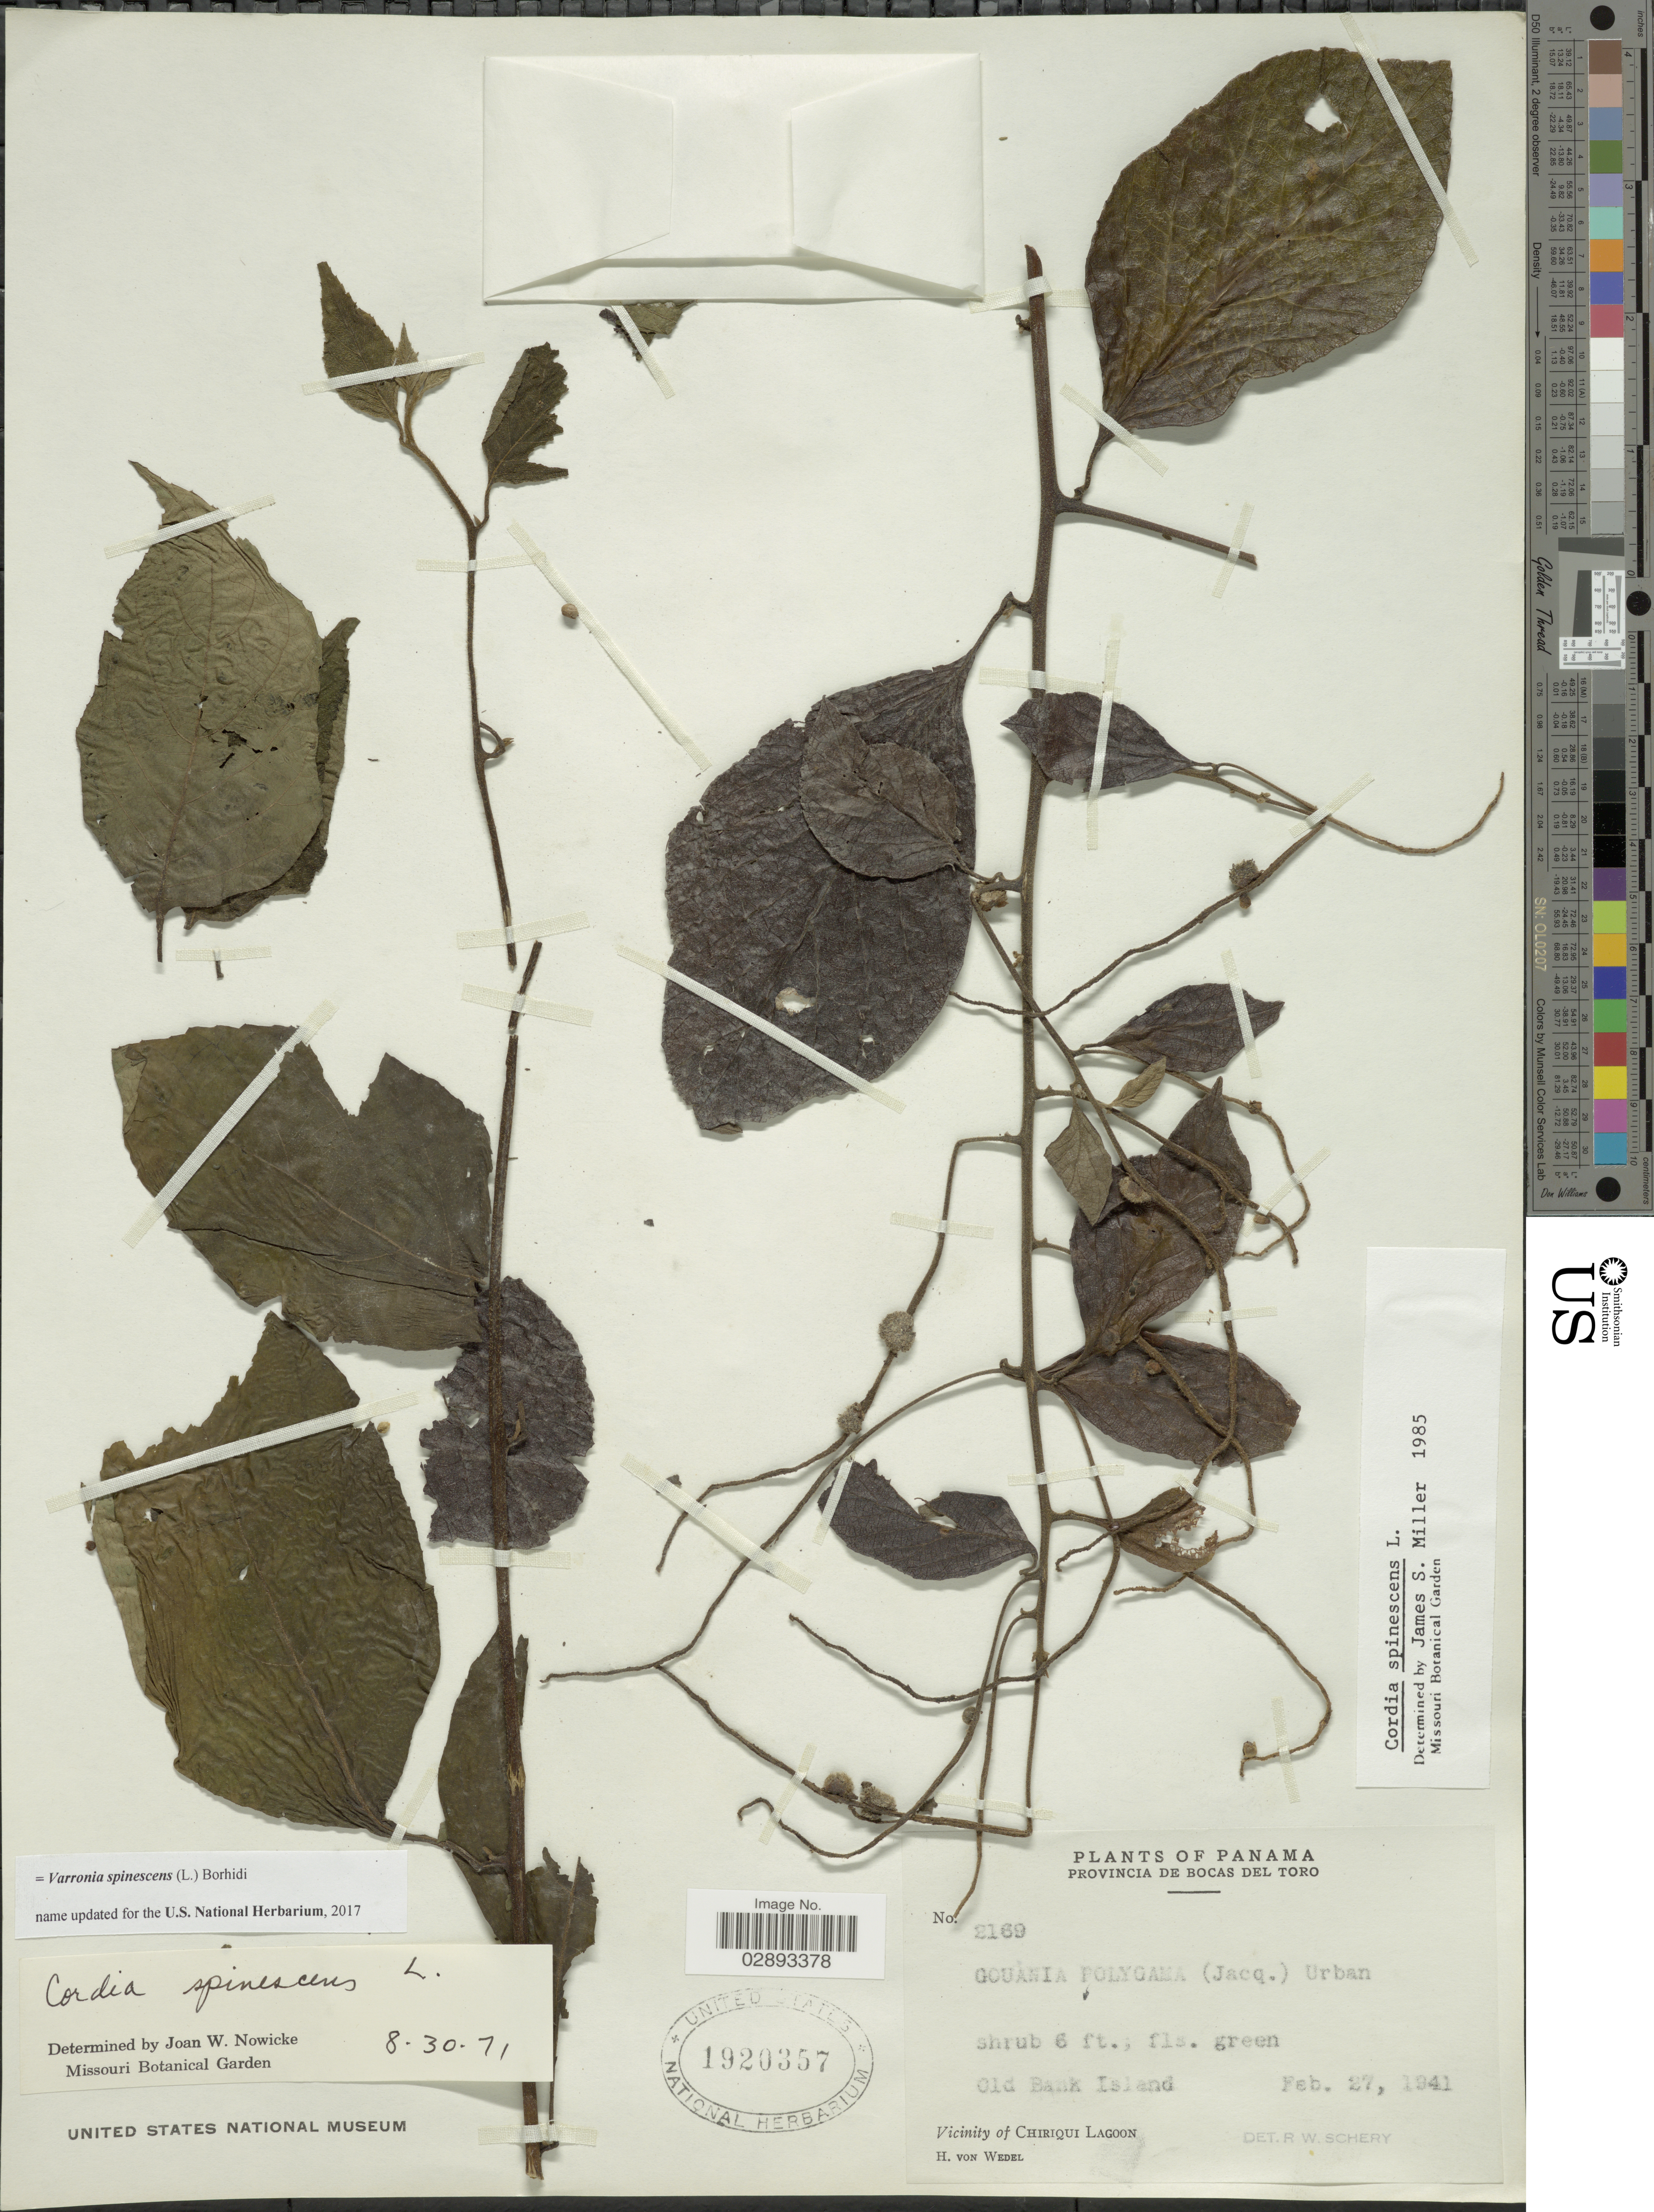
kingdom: Plantae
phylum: Tracheophyta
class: Magnoliopsida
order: Boraginales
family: Cordiaceae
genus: Varronia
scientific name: Varronia spinescens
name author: (L.) Borhidi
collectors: H. von Wedel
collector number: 2169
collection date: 1941-02-27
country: Panama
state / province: Bocas del Toro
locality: Provincia de Bocas Del Toro, Old bank Island, Vicinity of Chiriqui Lagoon.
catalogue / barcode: US 1920357